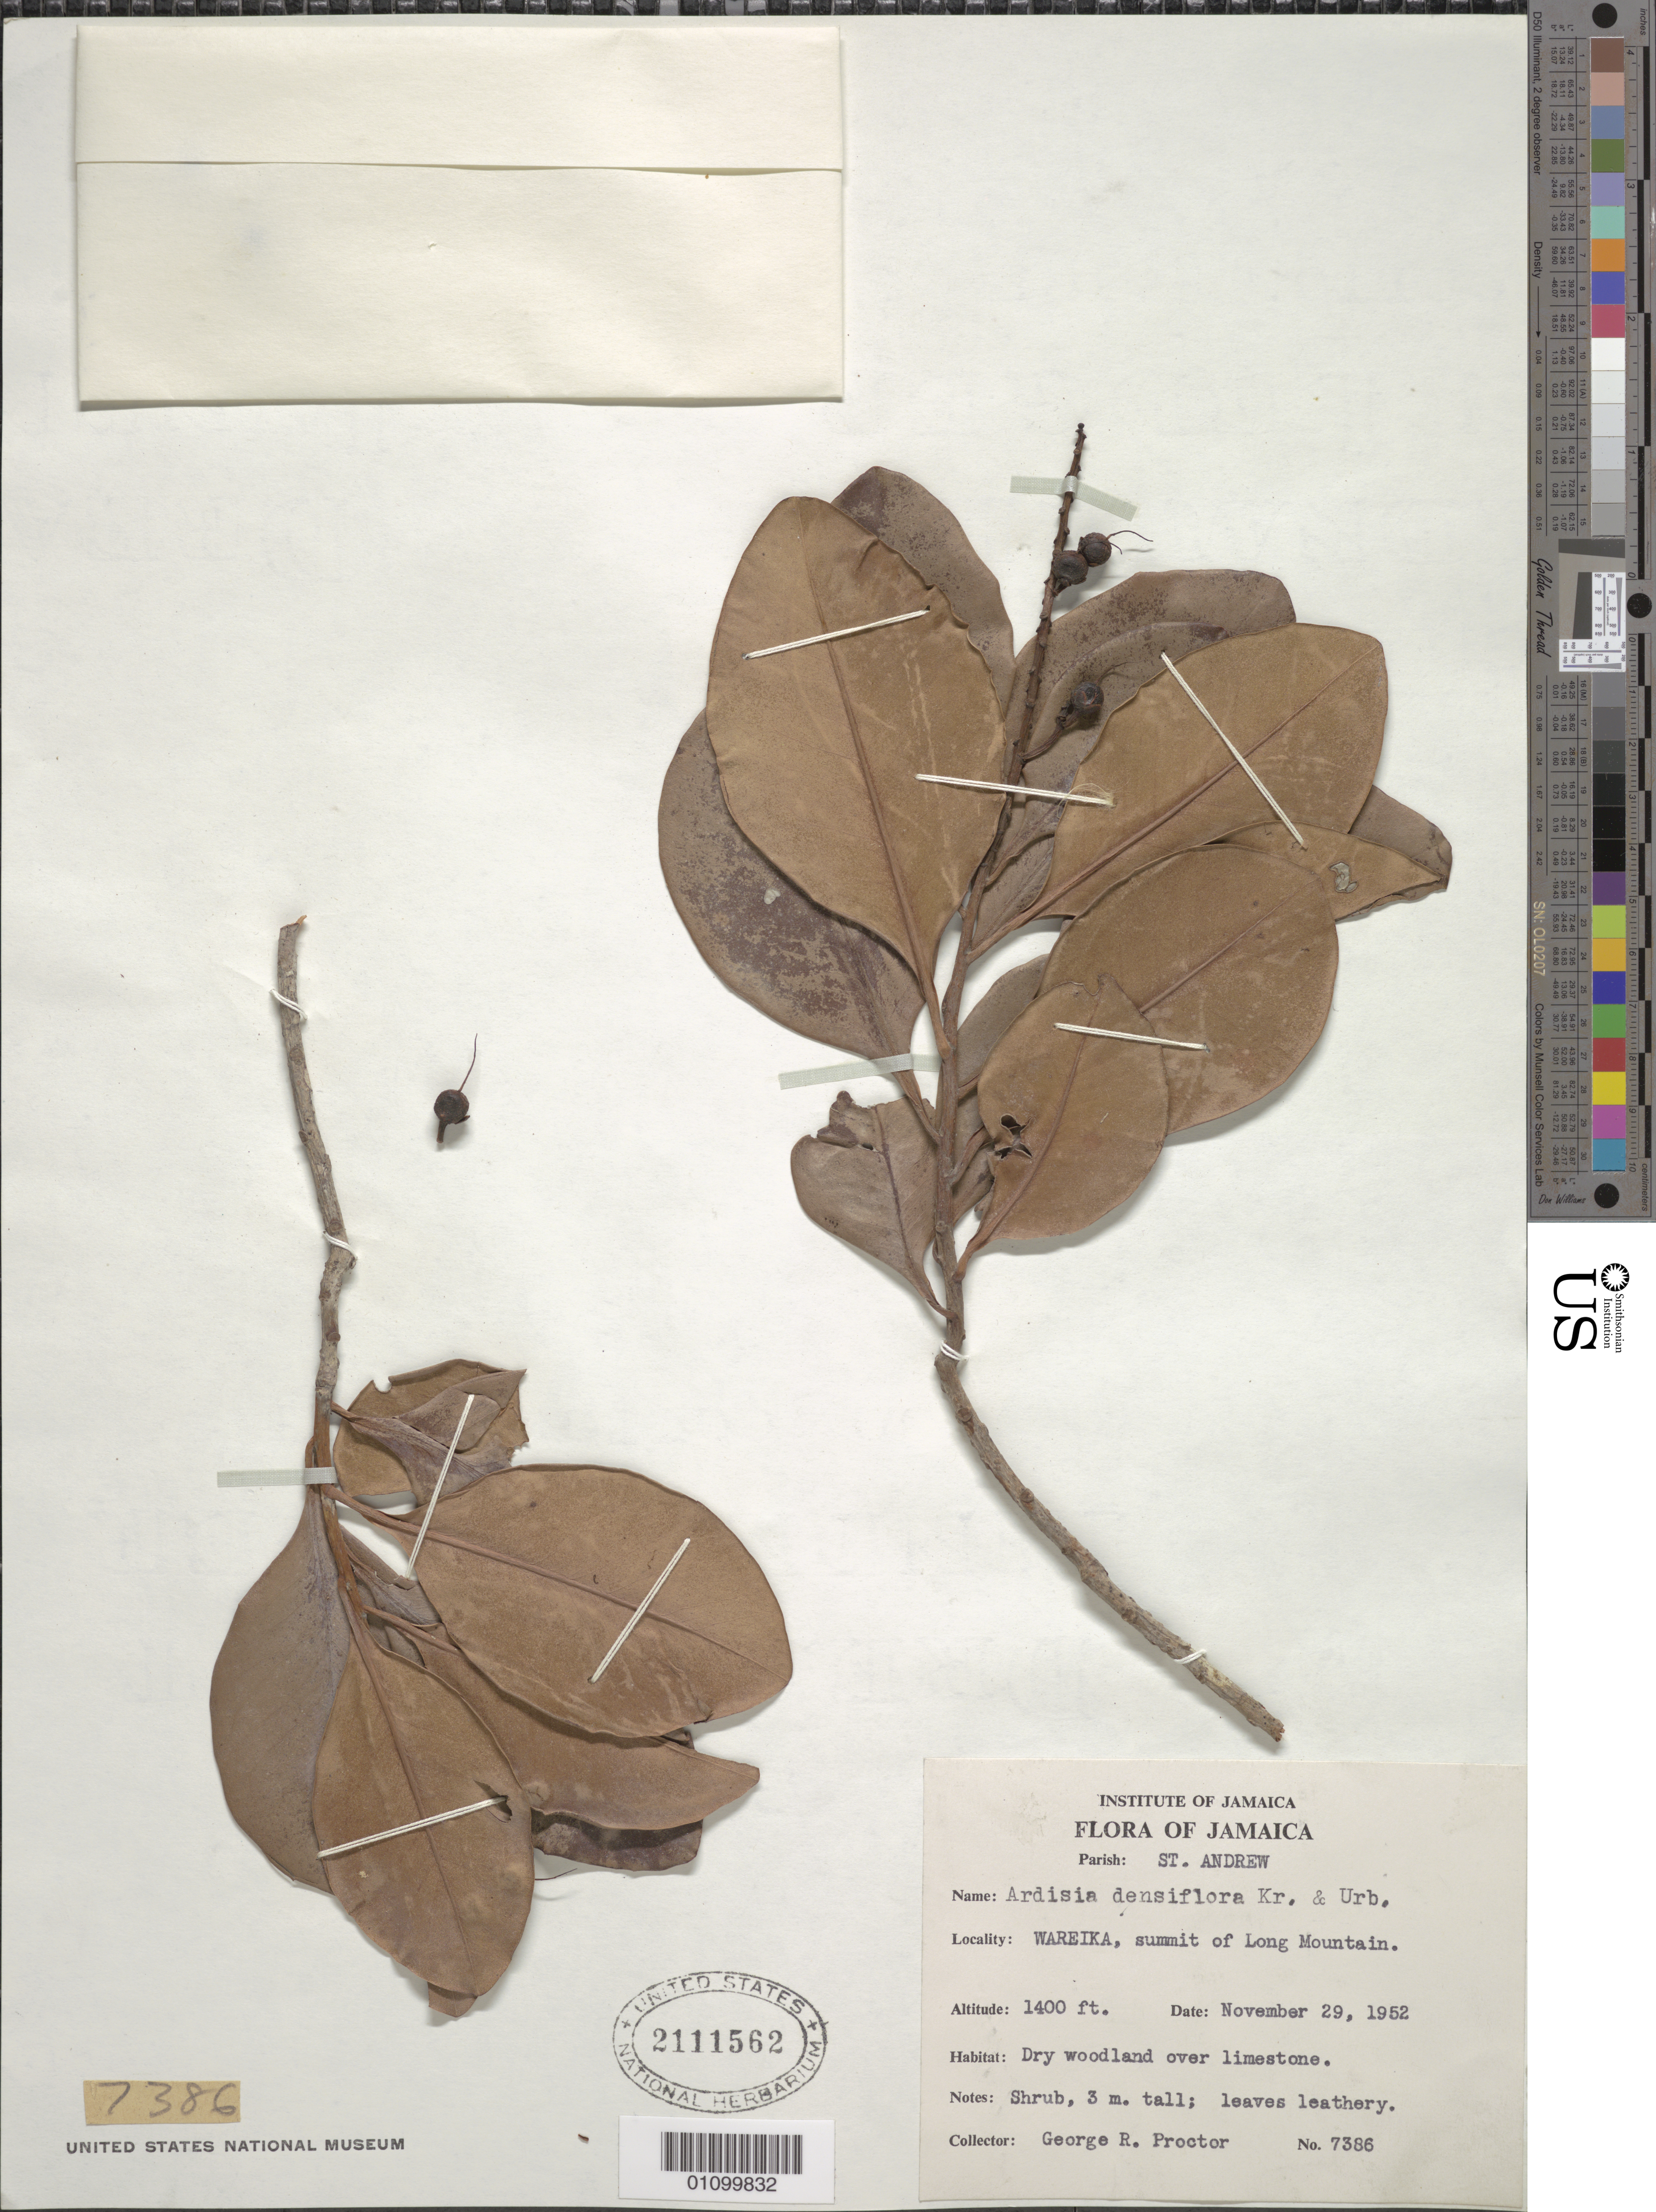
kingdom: Plantae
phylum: Tracheophyta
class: Magnoliopsida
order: Ericales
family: Primulaceae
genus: Ardisia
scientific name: Ardisia densiflora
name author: Krug & Urb.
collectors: G. R. Proctor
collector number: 7386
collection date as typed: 29 Nov 1952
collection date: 1952-11-29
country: Jamaica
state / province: Saint Andrew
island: Jamaica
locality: Wareika, summit of Long Mountain. Dry woodland over limestone.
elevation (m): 427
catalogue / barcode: US 2111562